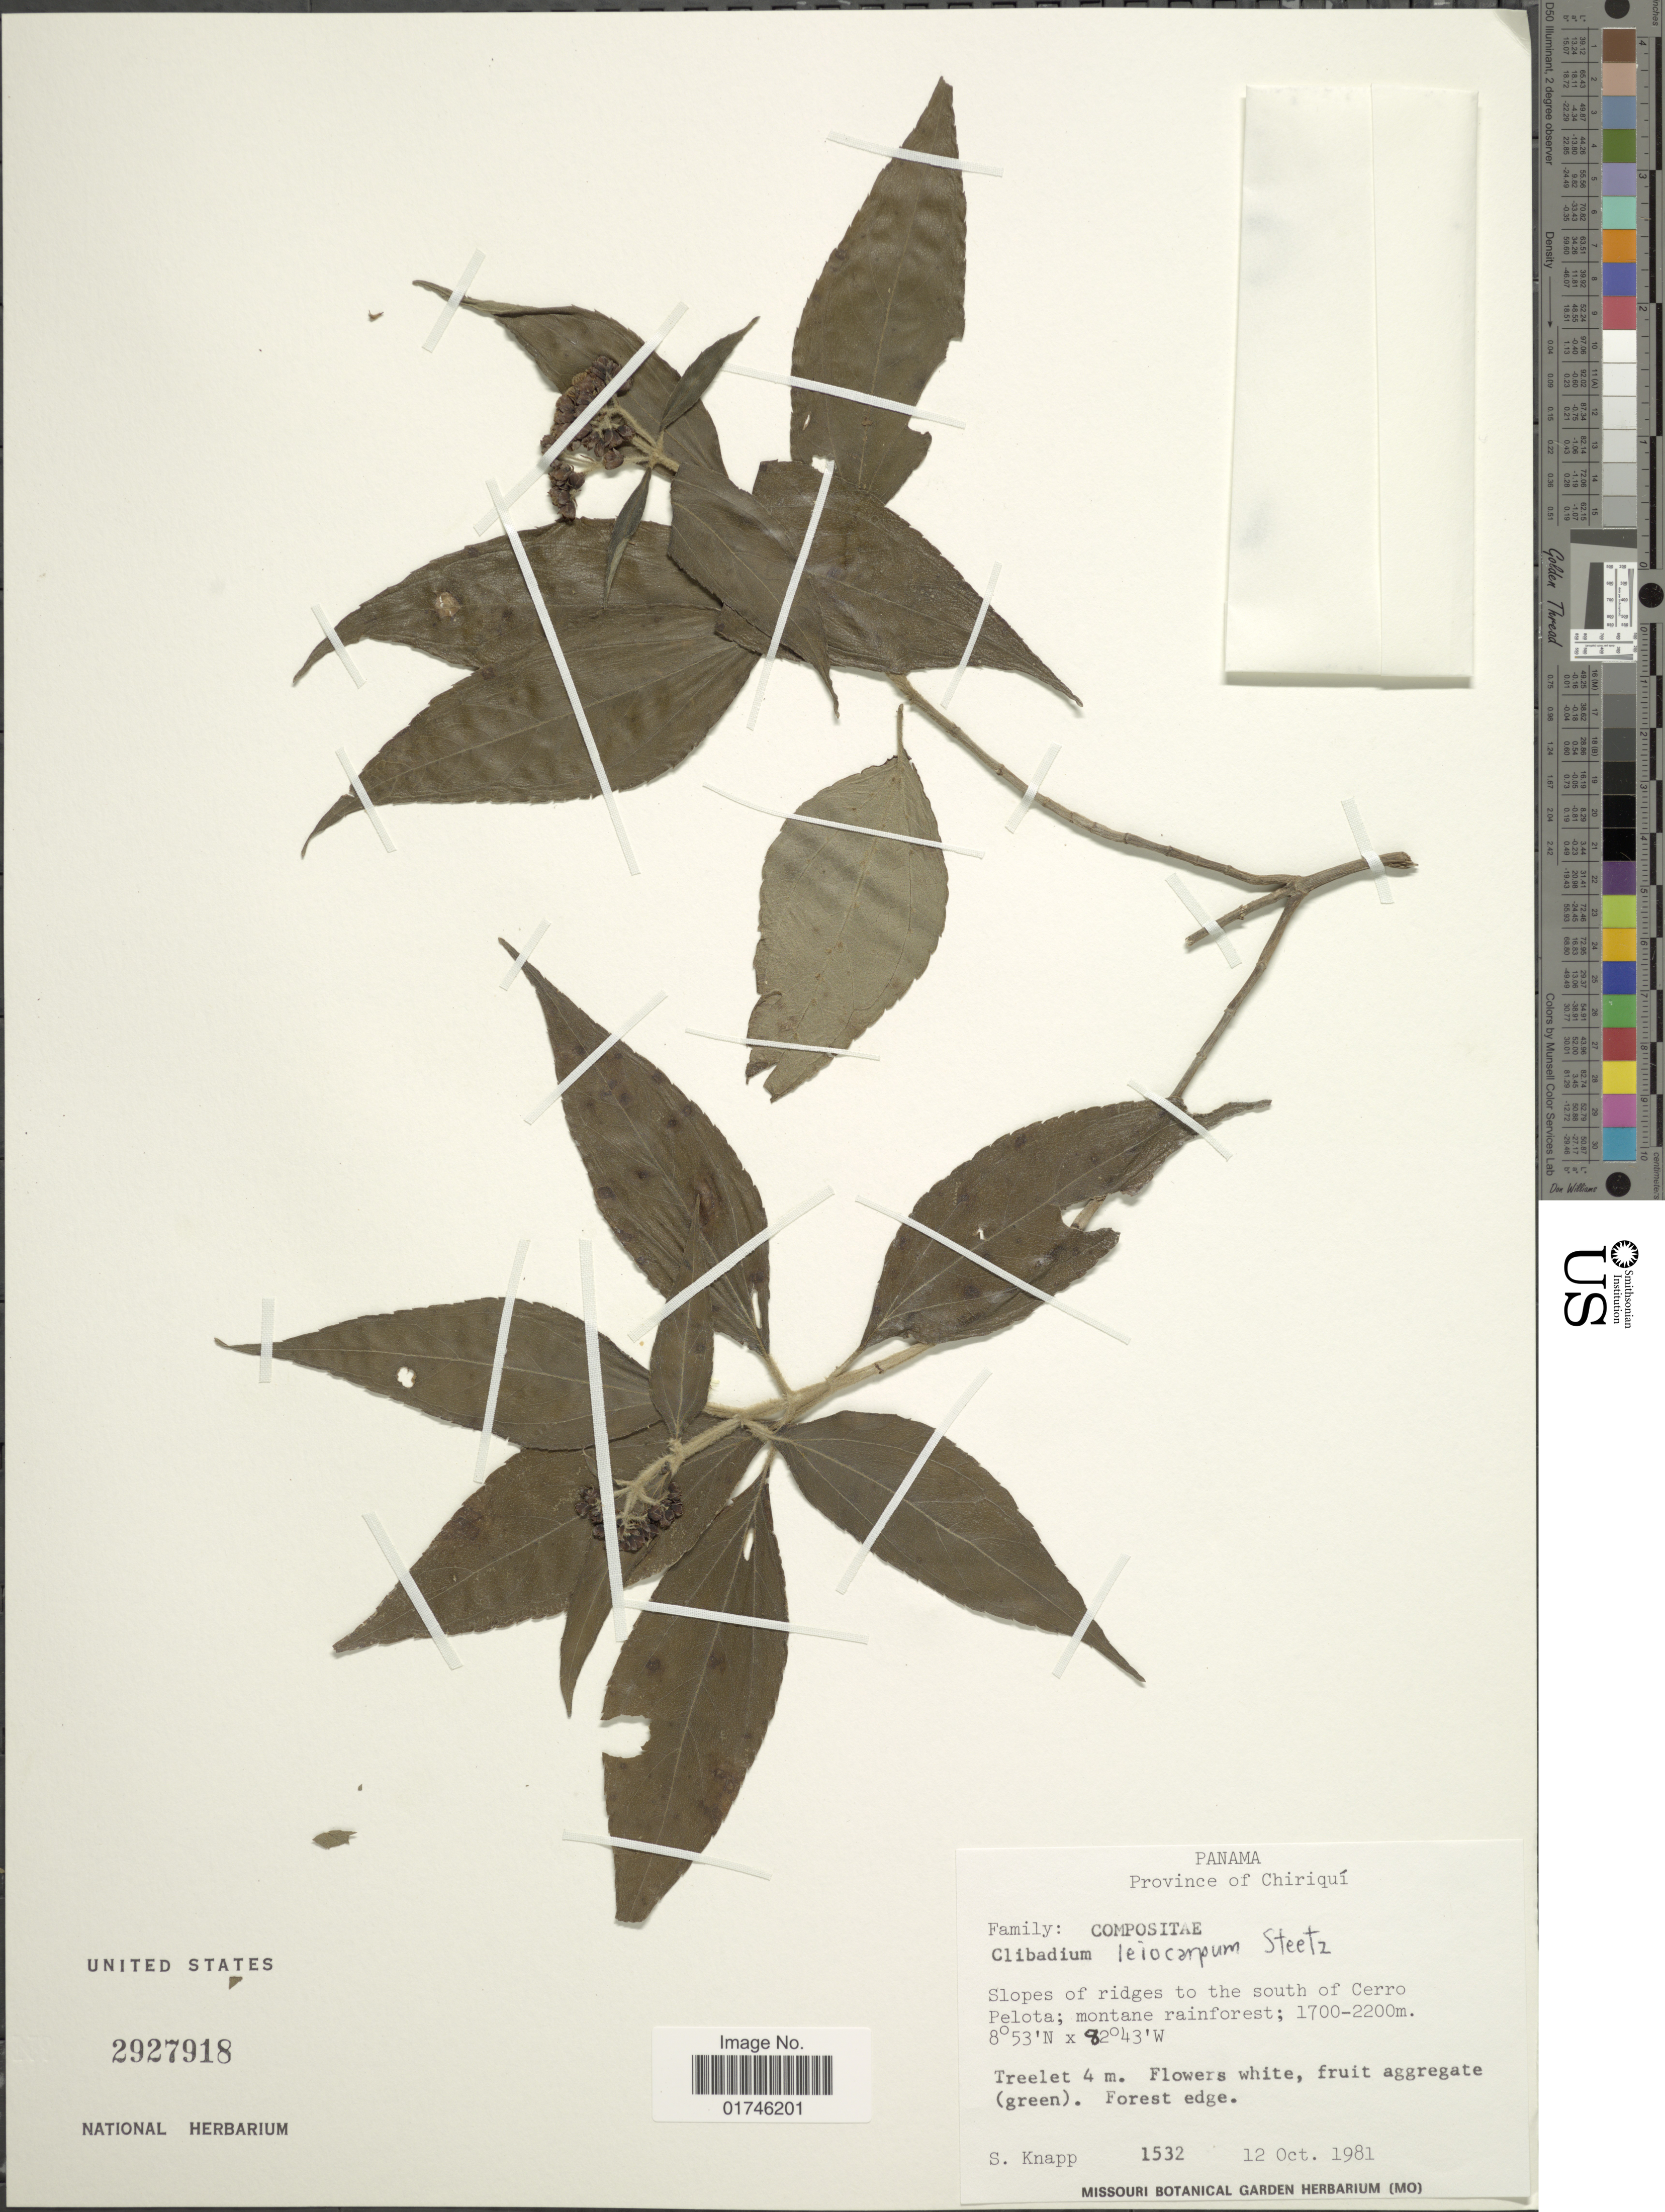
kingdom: Plantae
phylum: Tracheophyta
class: Magnoliopsida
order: Asterales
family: Asteraceae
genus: Clibadium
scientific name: Clibadium leiocarpum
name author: Steetz in Seem.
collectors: S. Knapp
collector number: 1532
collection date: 1981-10-12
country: Panama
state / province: Chiriqui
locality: Province of Chiriqui. Slopes of ridges to the south of Cerro Pelota.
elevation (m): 1700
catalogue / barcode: US 2927918